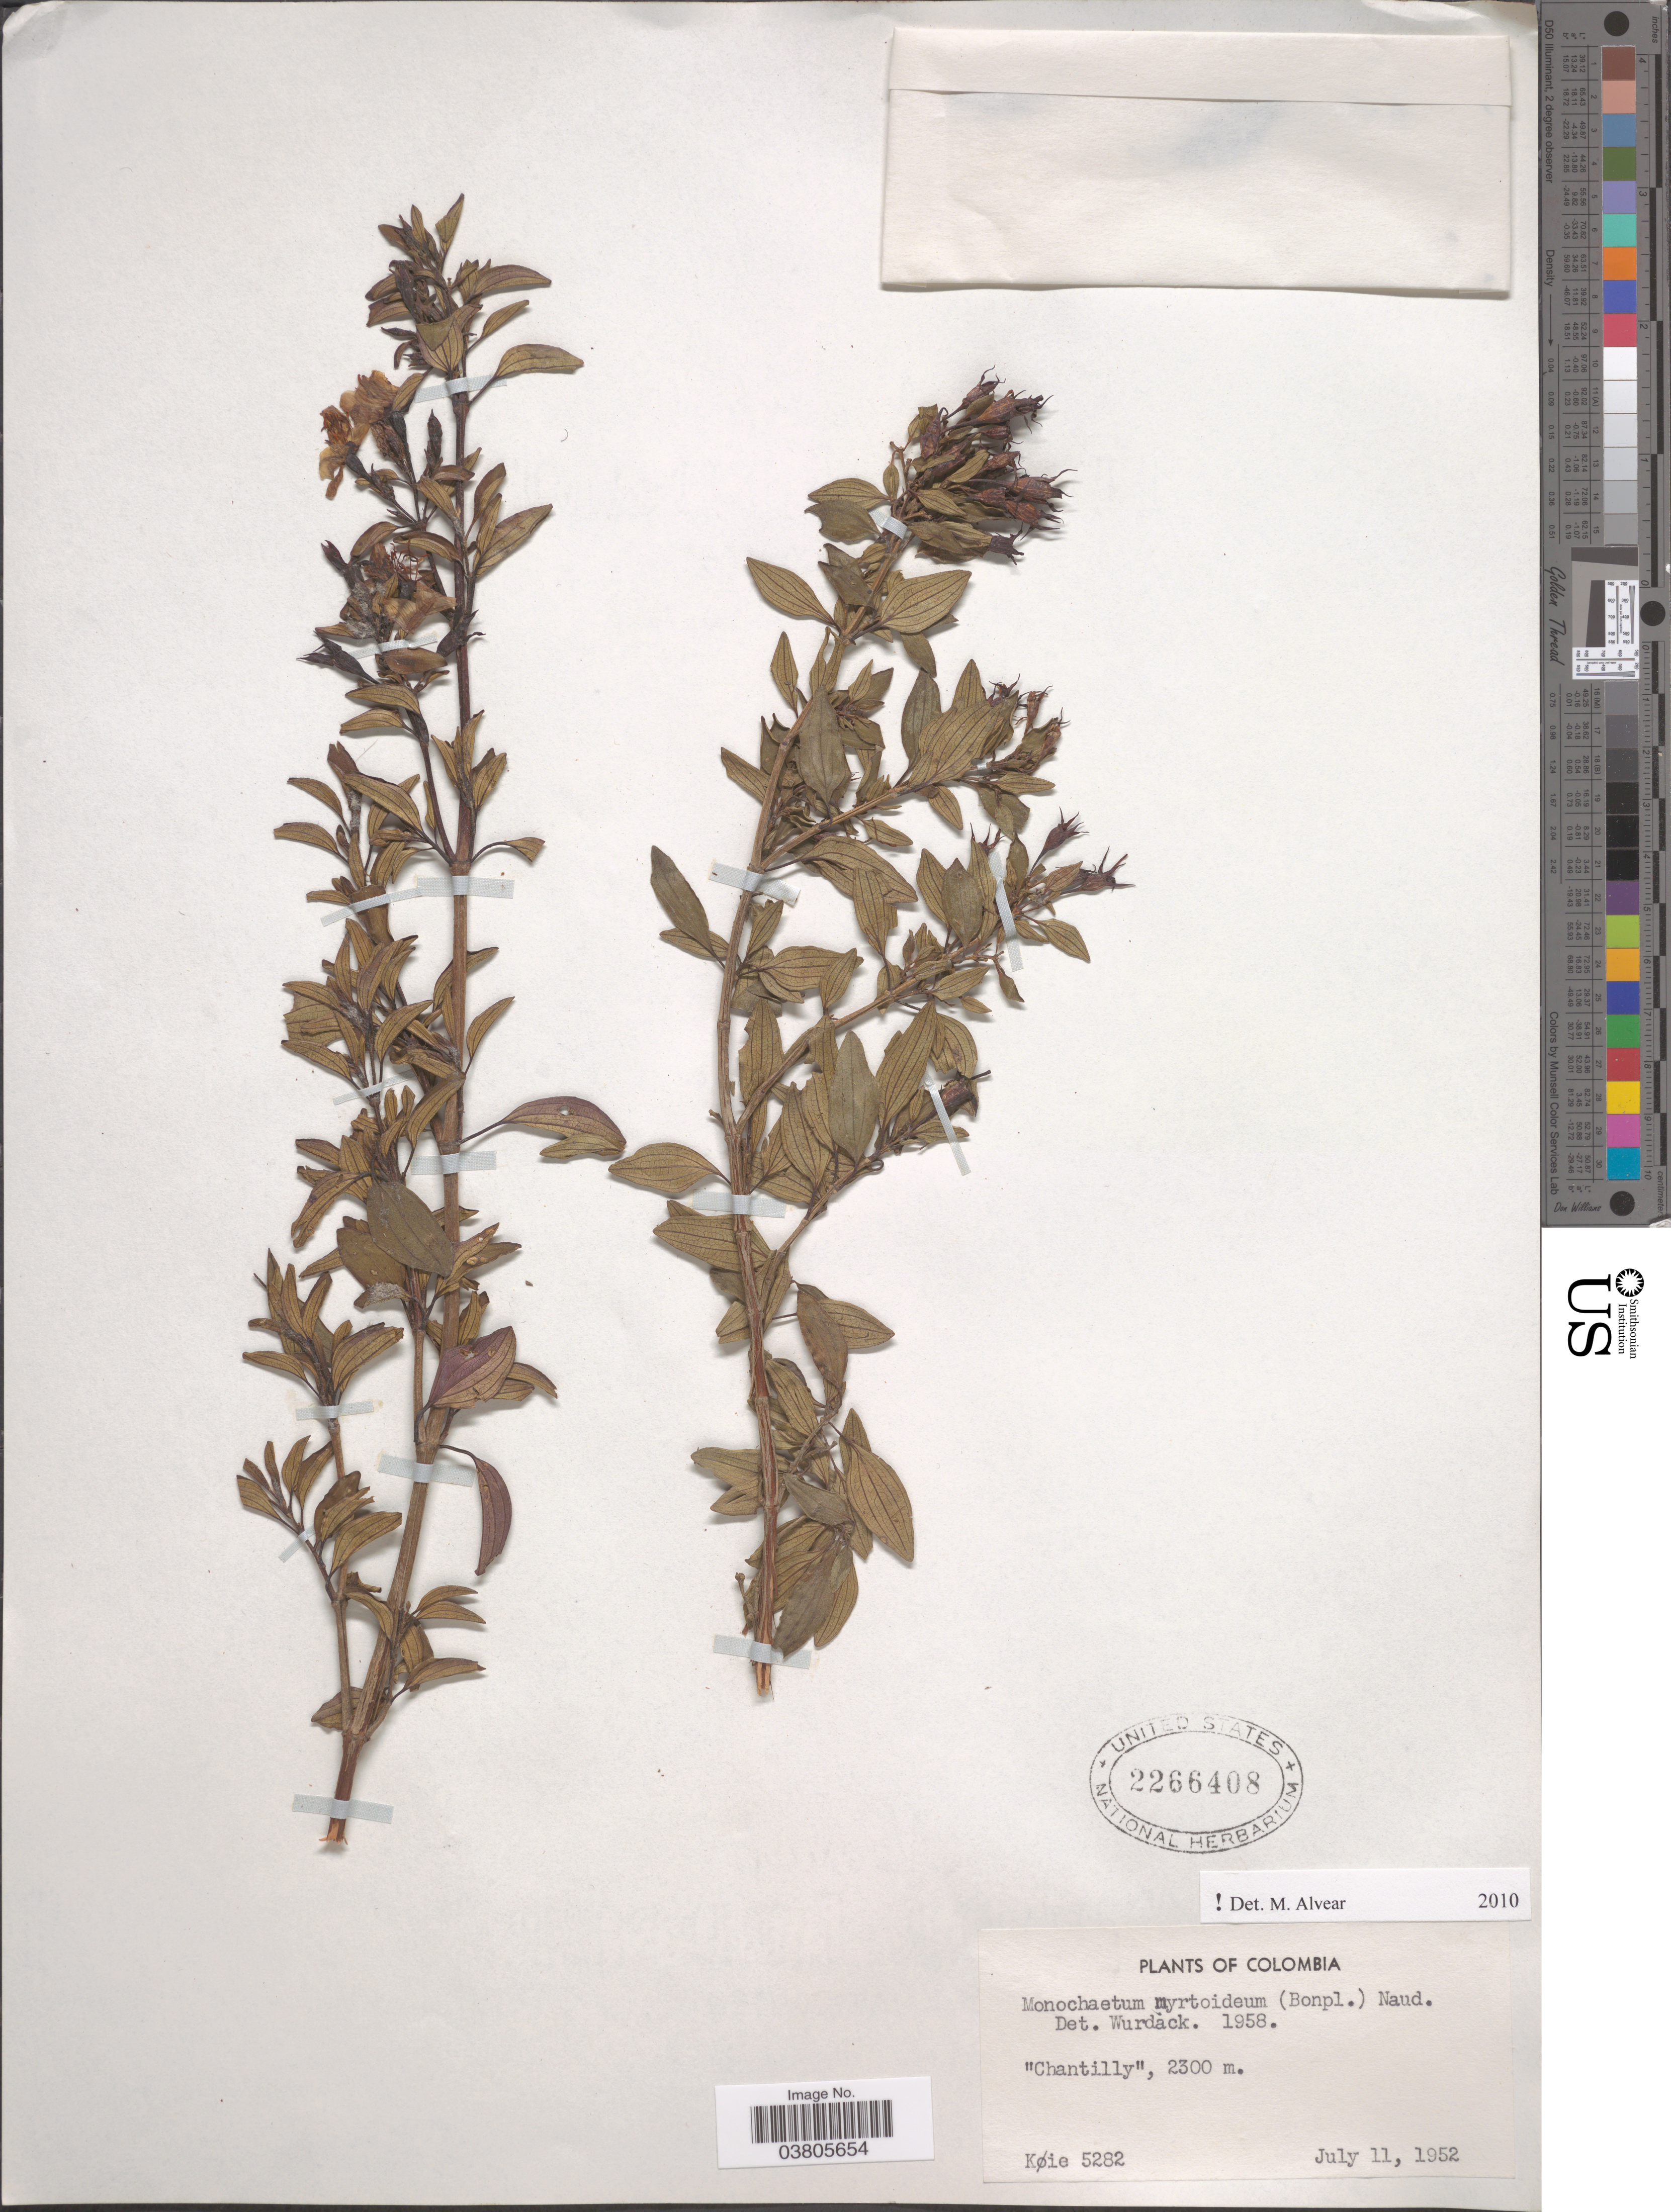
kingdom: Plantae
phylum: Tracheophyta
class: Magnoliopsida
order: Myrtales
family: Melastomataceae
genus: Monochaetum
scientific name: Monochaetum myrtoideum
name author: Naudin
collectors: Køie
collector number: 5282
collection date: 1952-07-11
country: Colombia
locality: Chantilly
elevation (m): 2300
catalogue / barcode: US 2266408